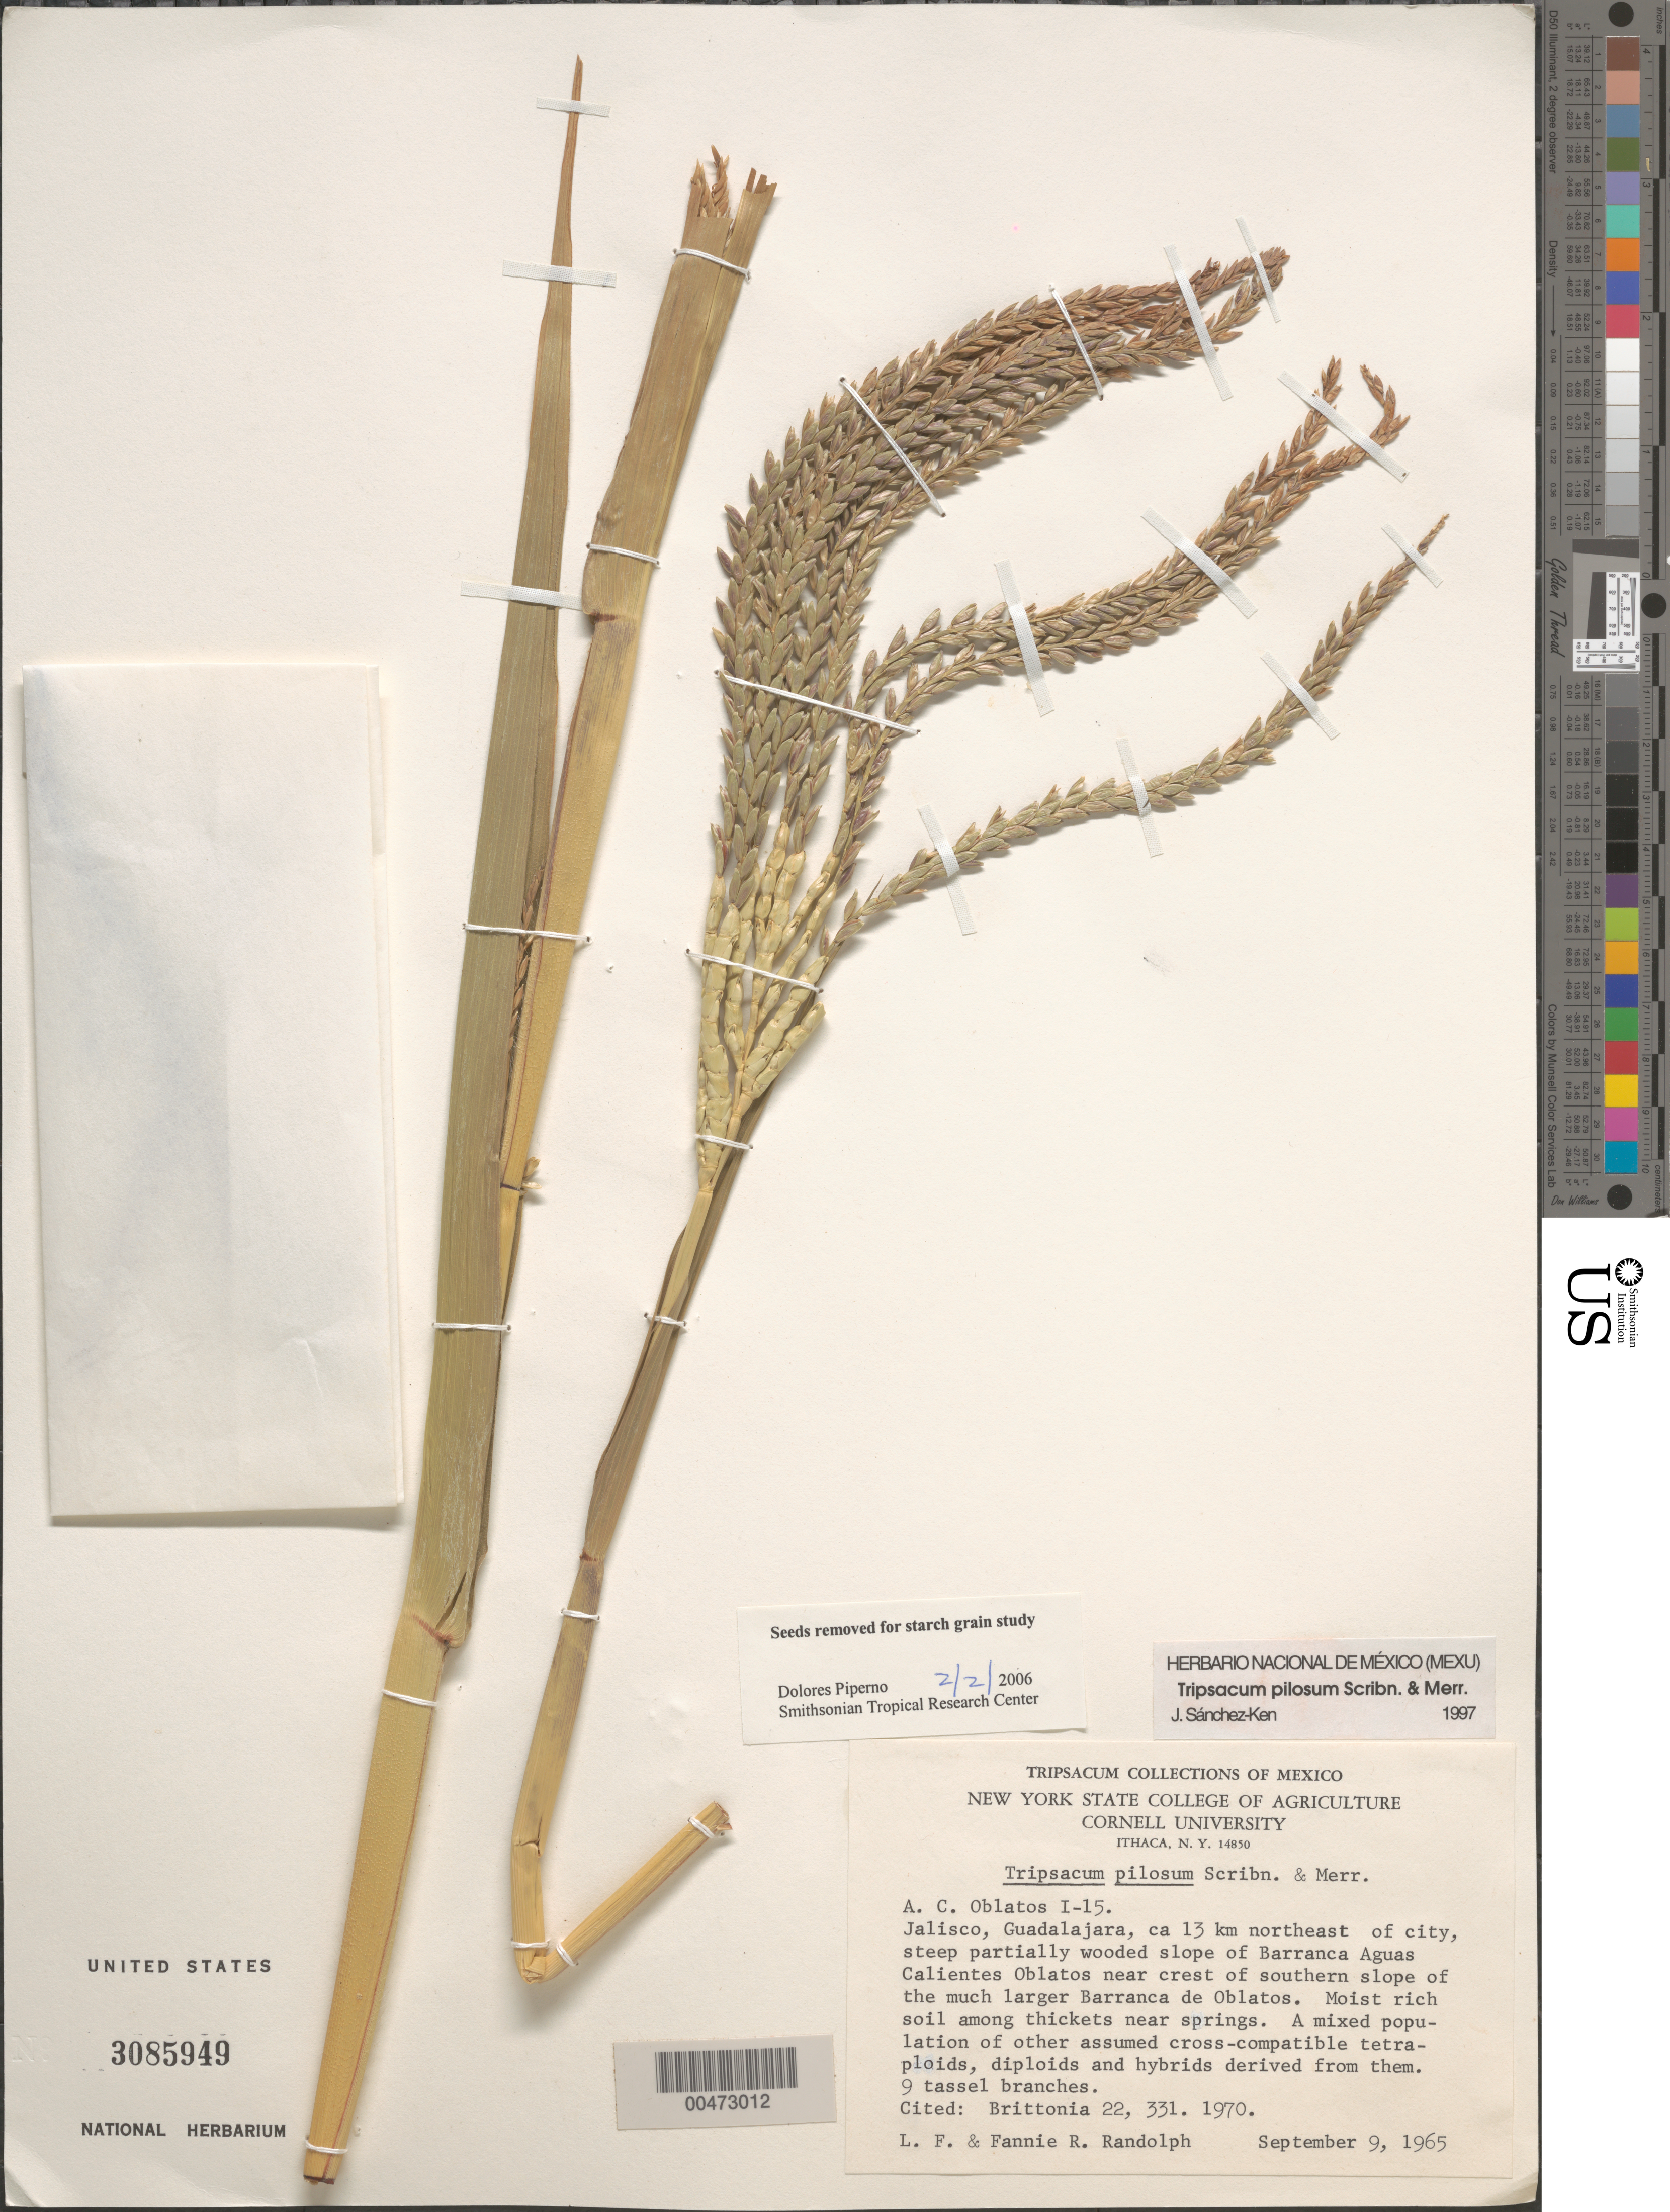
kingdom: Plantae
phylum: Tracheophyta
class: Liliopsida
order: Poales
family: Poaceae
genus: Tripsacum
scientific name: Tripsacum pilosum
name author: Scribn. & Merr.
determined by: Sánchez-Ken, J. G.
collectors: L. F. Randolph & F. Randolph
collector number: A.C. O. I-15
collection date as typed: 9 Sep 1965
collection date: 1965-09-09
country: Mexico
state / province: Jalisco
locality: Guadalajara, ca 13 km NE of city, slope of Barranca Aguas Calientes Oblatos near crest of S slope of Barranca de Oblatos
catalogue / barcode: US 3085949